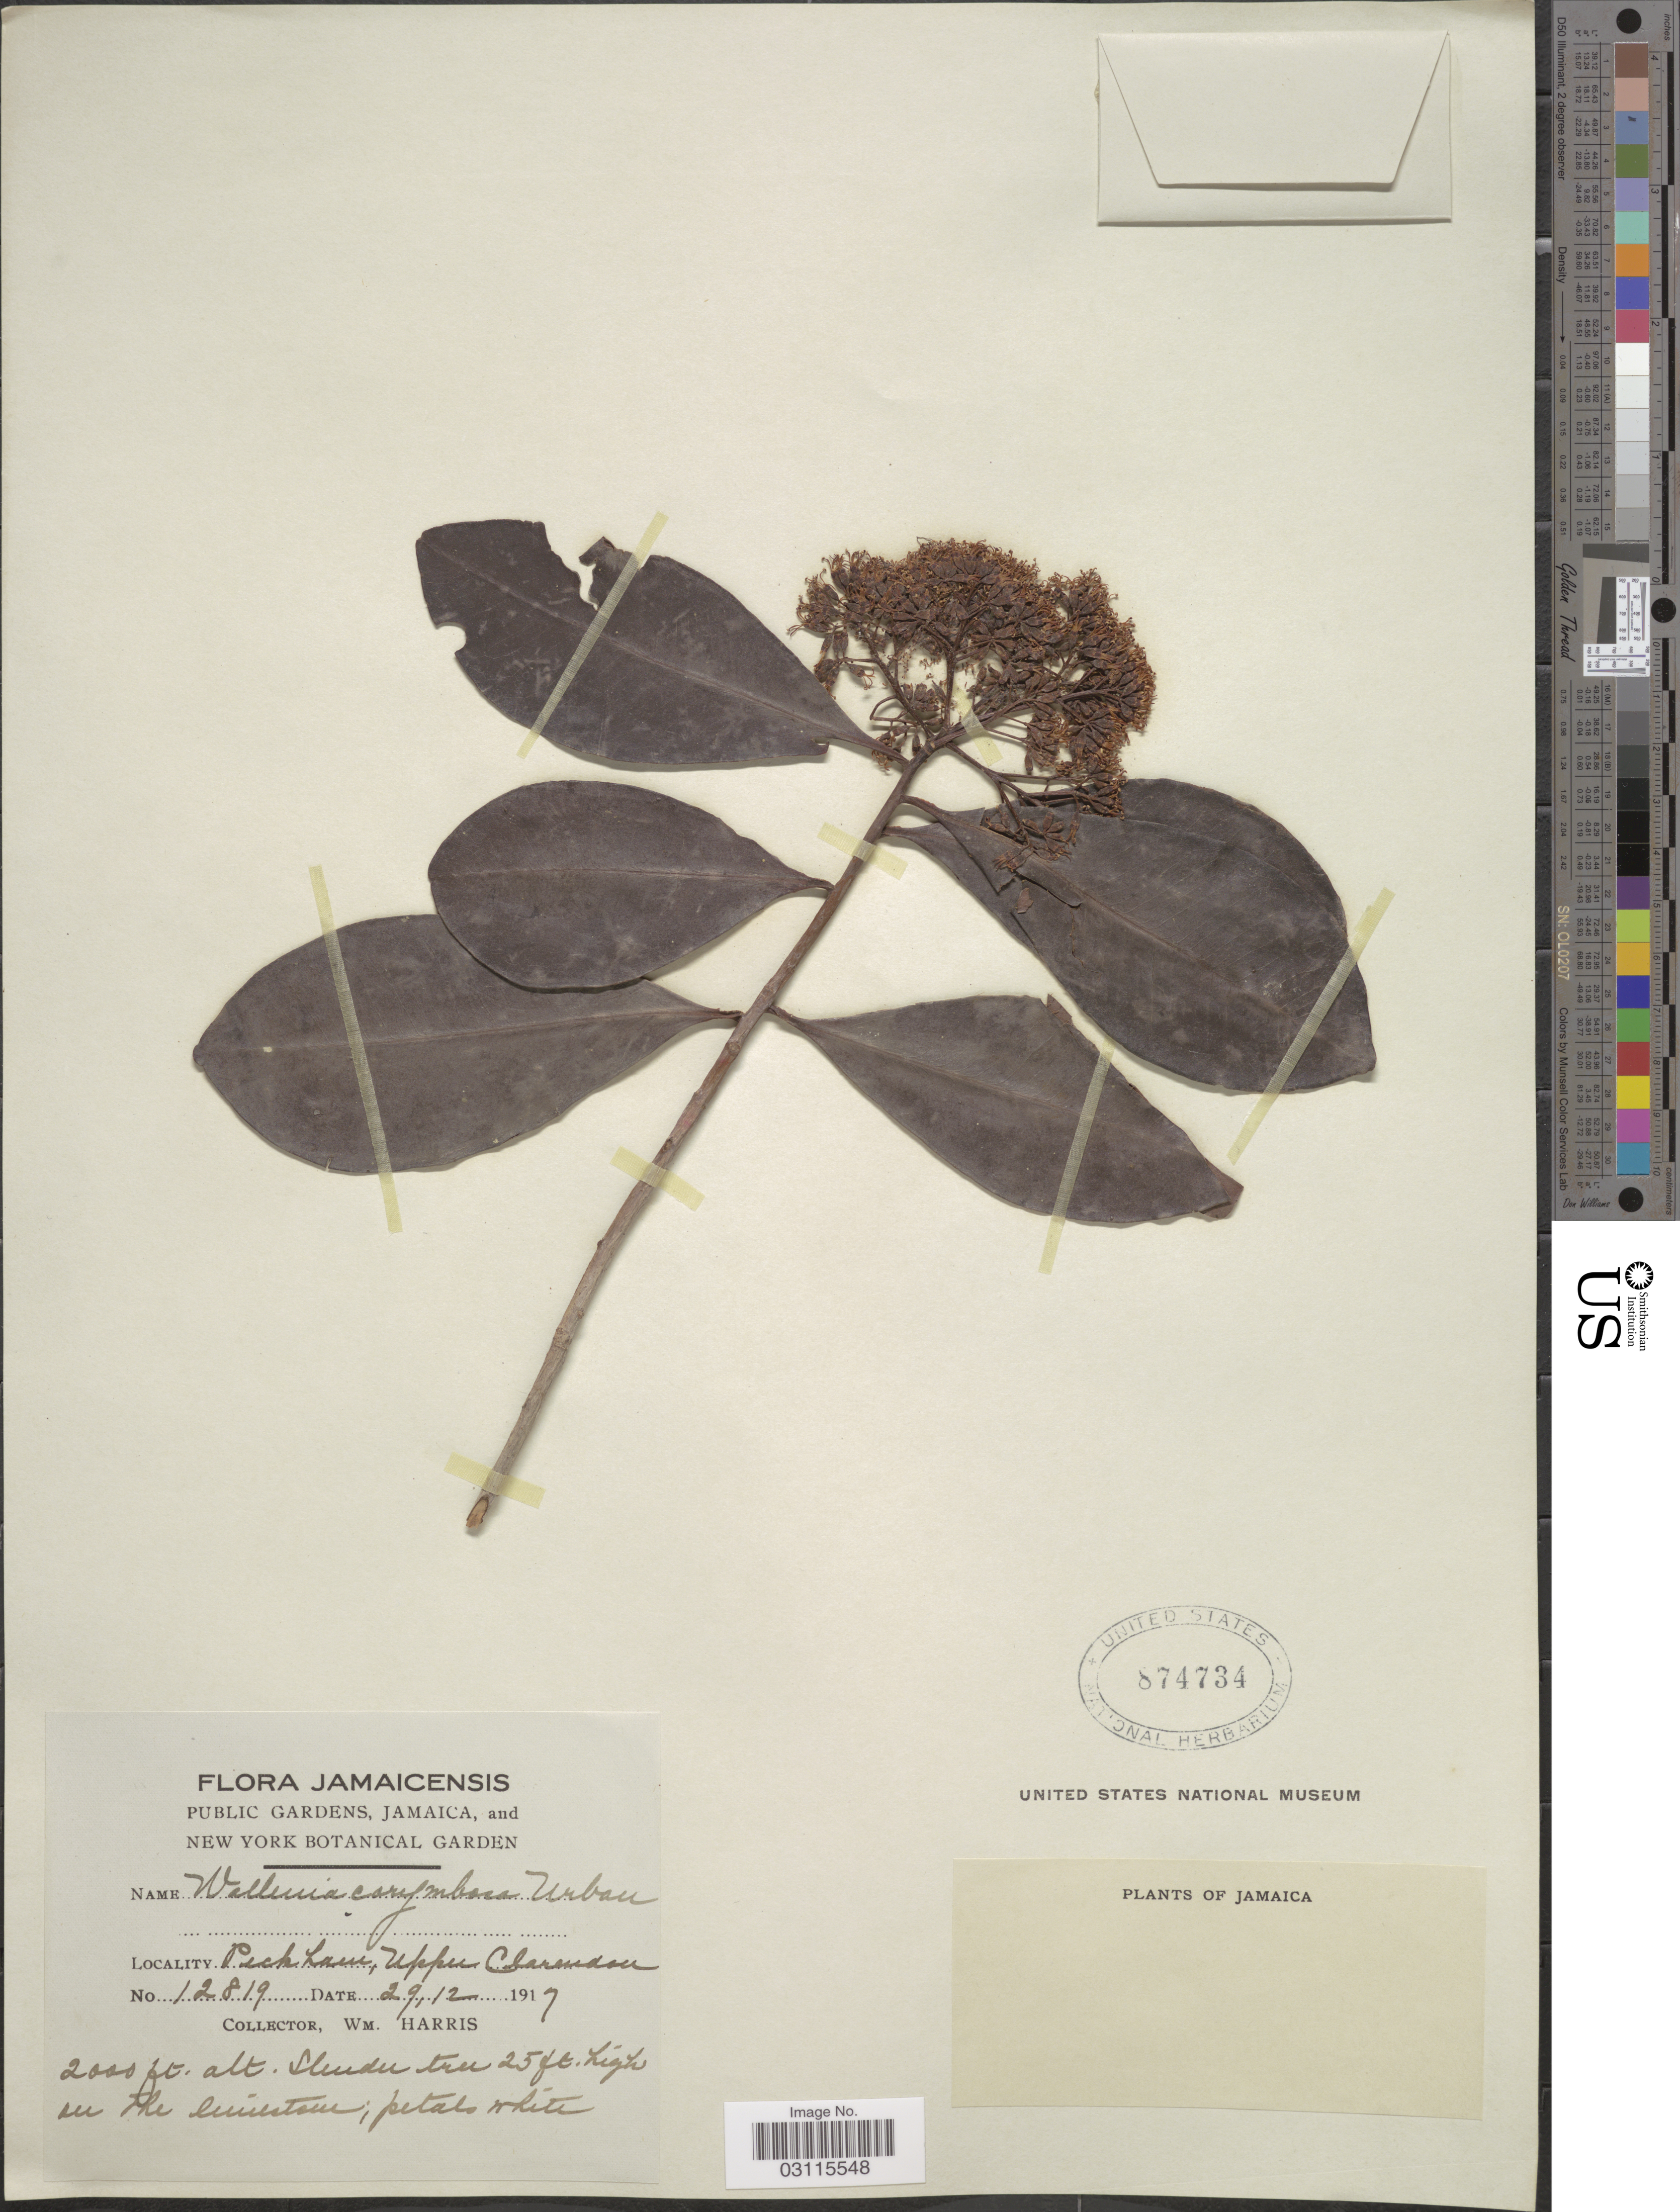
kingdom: Plantae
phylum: Tracheophyta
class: Magnoliopsida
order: Ericales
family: Primulaceae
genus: Wallenia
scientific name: Wallenia corymbosa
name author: Urb.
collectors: W. H. Harris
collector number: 12819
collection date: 1917-12-29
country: Jamaica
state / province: Clarendon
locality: Peckham, Upper Clarendon.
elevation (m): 610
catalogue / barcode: US 874734